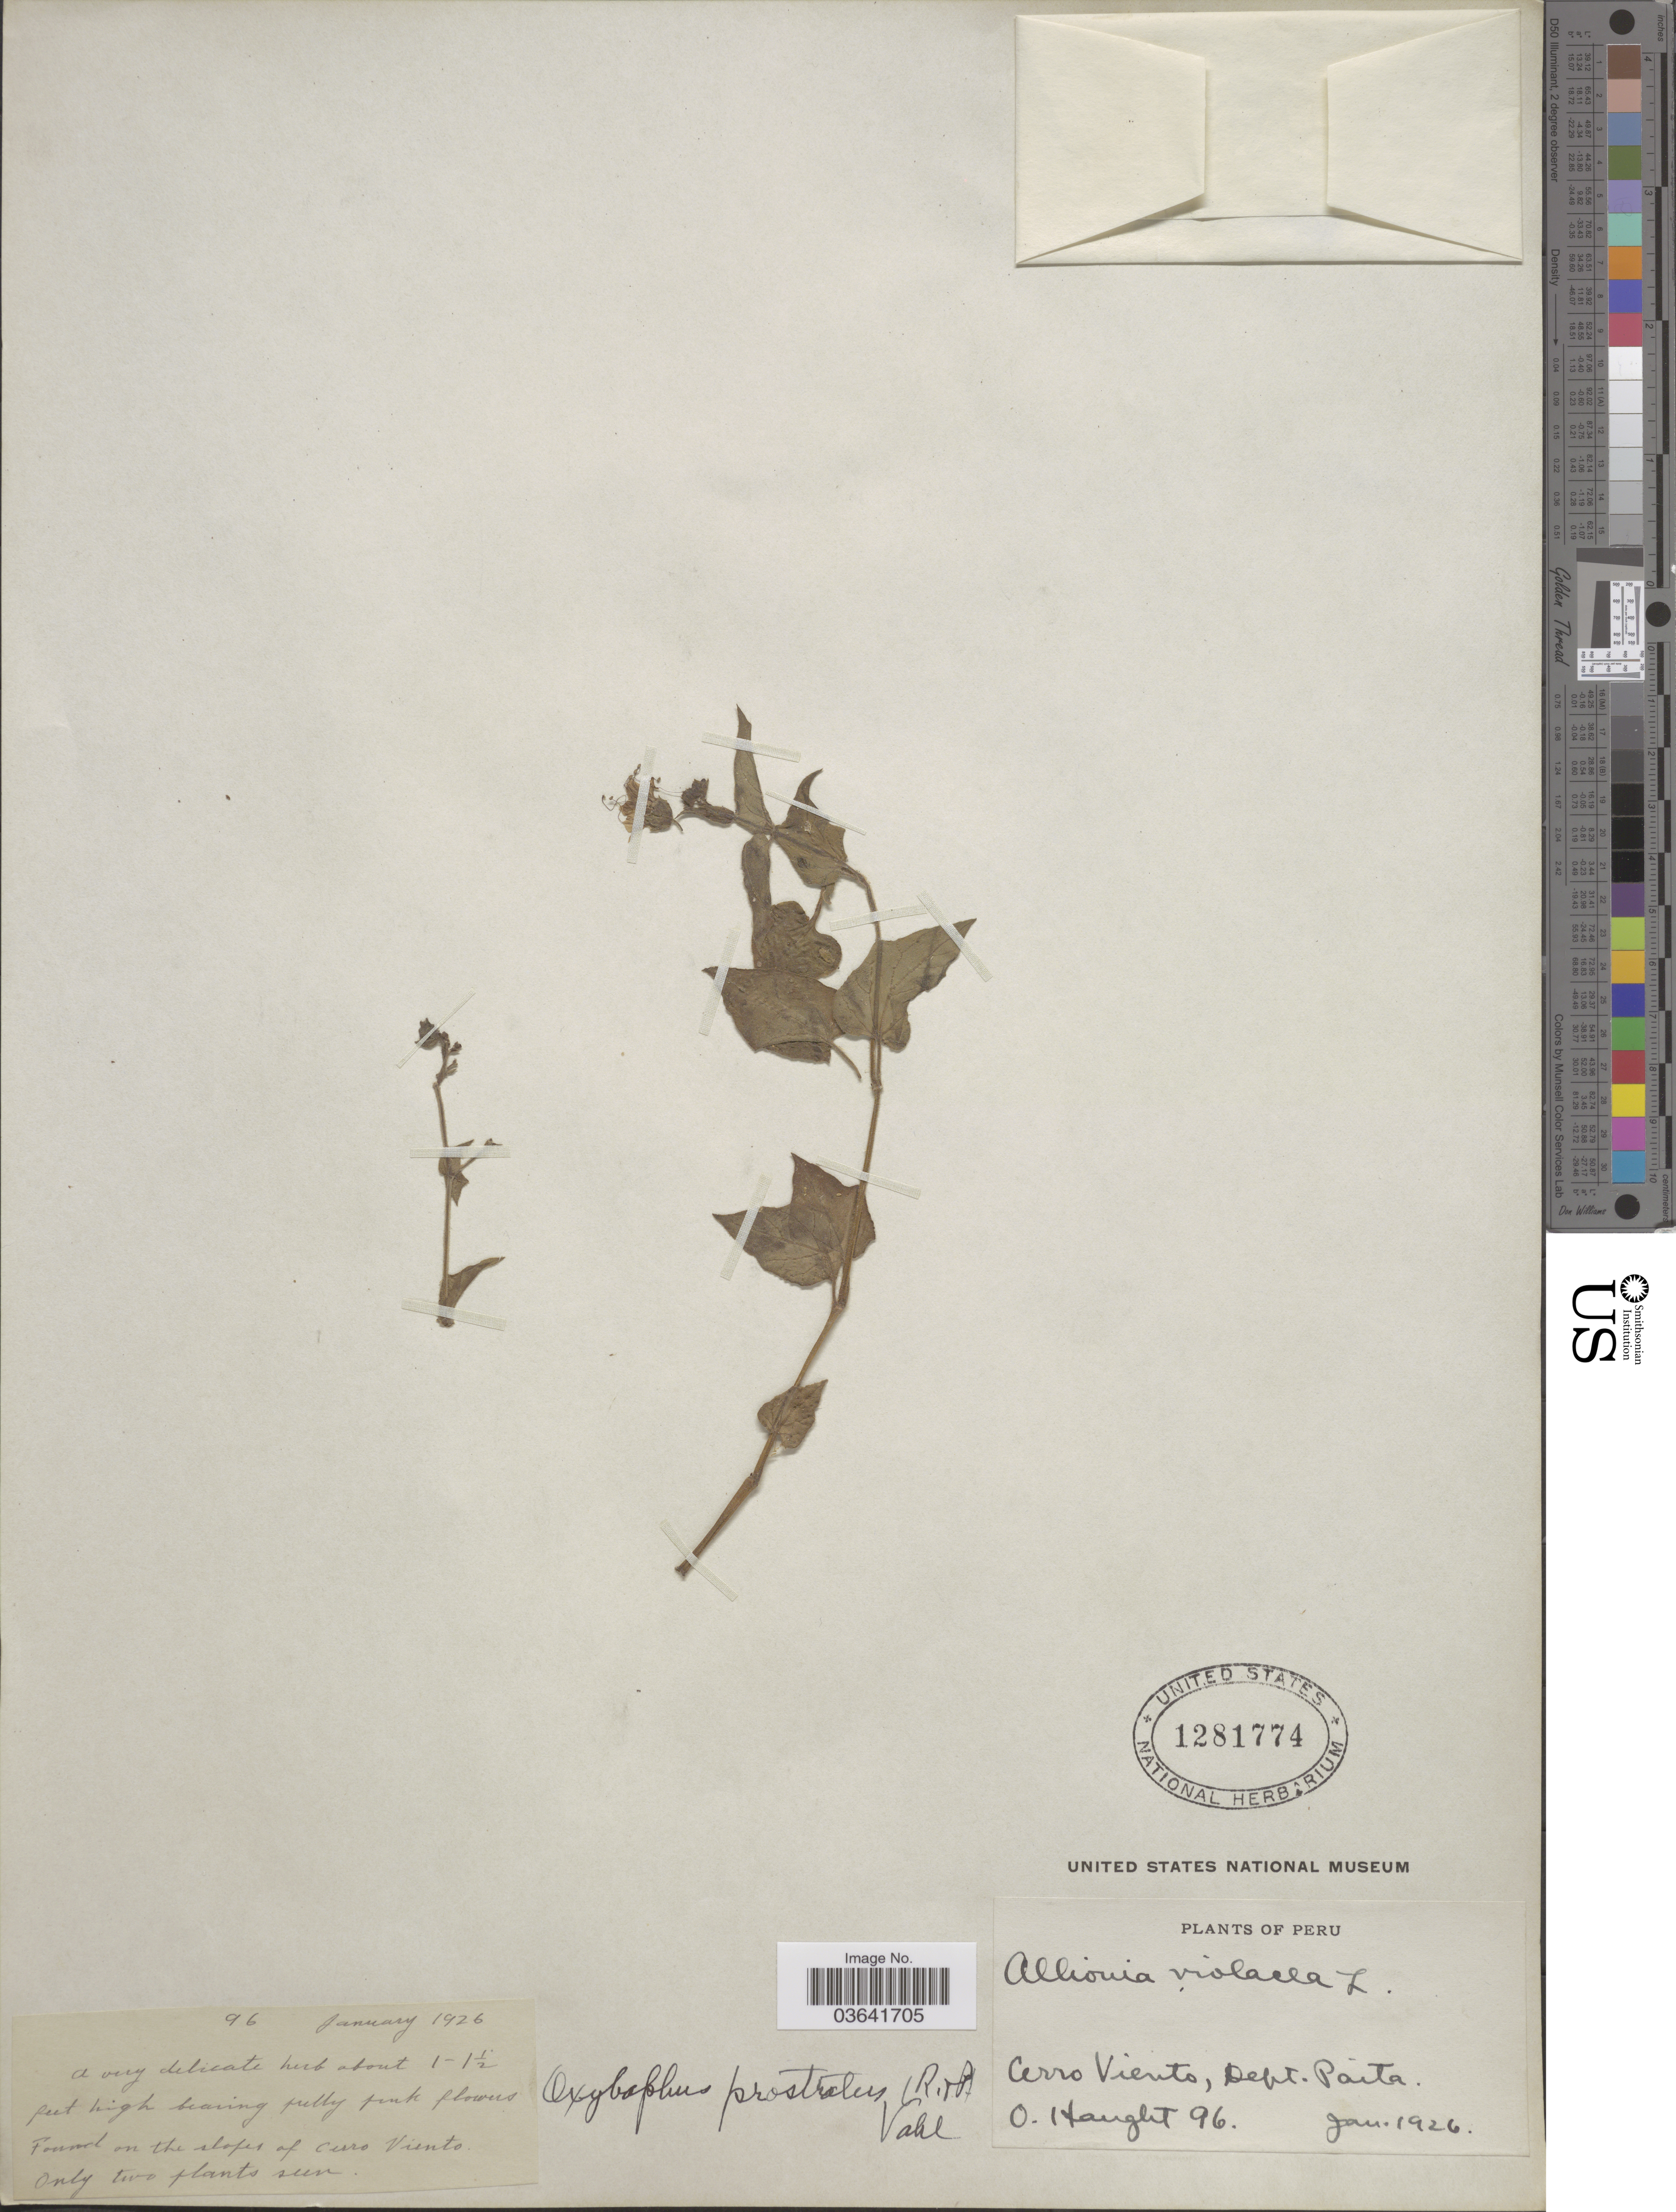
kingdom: Plantae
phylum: Tracheophyta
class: Magnoliopsida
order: Caryophyllales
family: Nyctaginaceae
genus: Mirabilis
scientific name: Mirabilis prostrata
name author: (Ruiz & Pav.) Heimerl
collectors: O. Haught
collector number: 96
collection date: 1926-01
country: Peru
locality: Cerro Viento, Dept. Paita.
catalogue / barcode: US 1281774